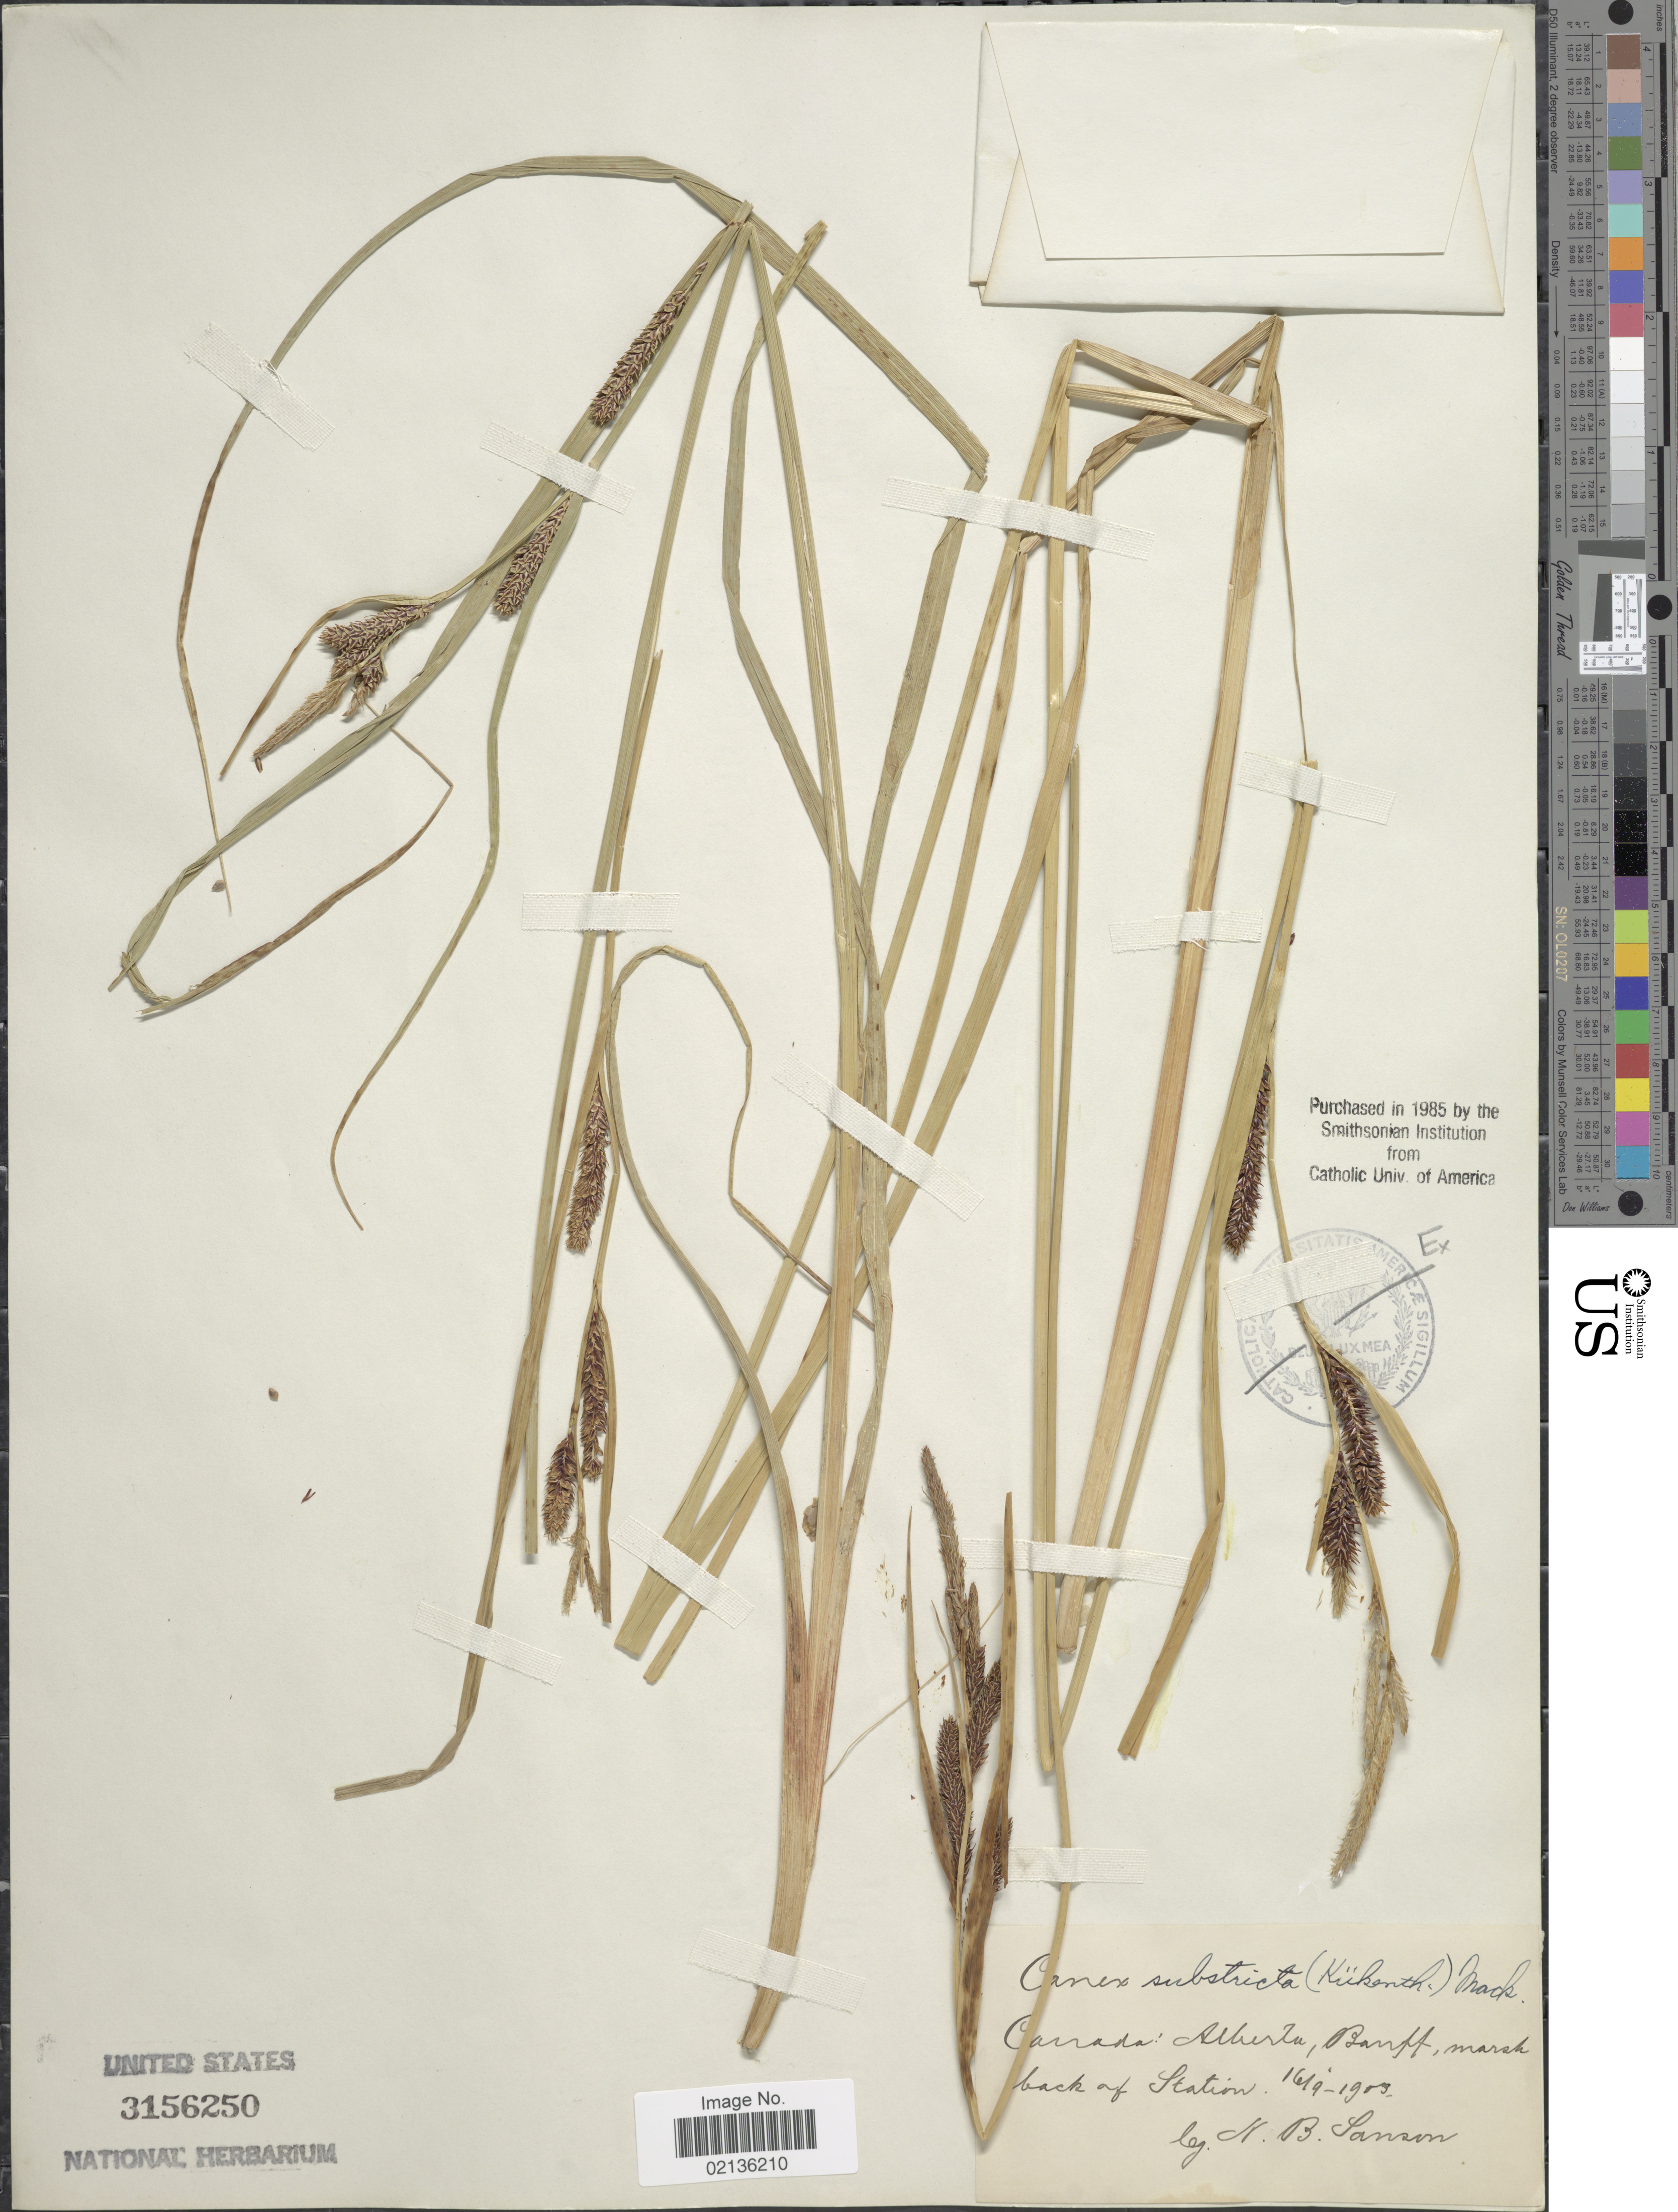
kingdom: Plantae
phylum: Tracheophyta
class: Liliopsida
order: Poales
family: Cyperaceae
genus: Carex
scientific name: Carex aquatilis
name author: Wahlenb.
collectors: N. Sanson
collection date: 1903-09-16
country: Canada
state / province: Alberta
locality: Banff, marsh back of Station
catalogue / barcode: US 3156250